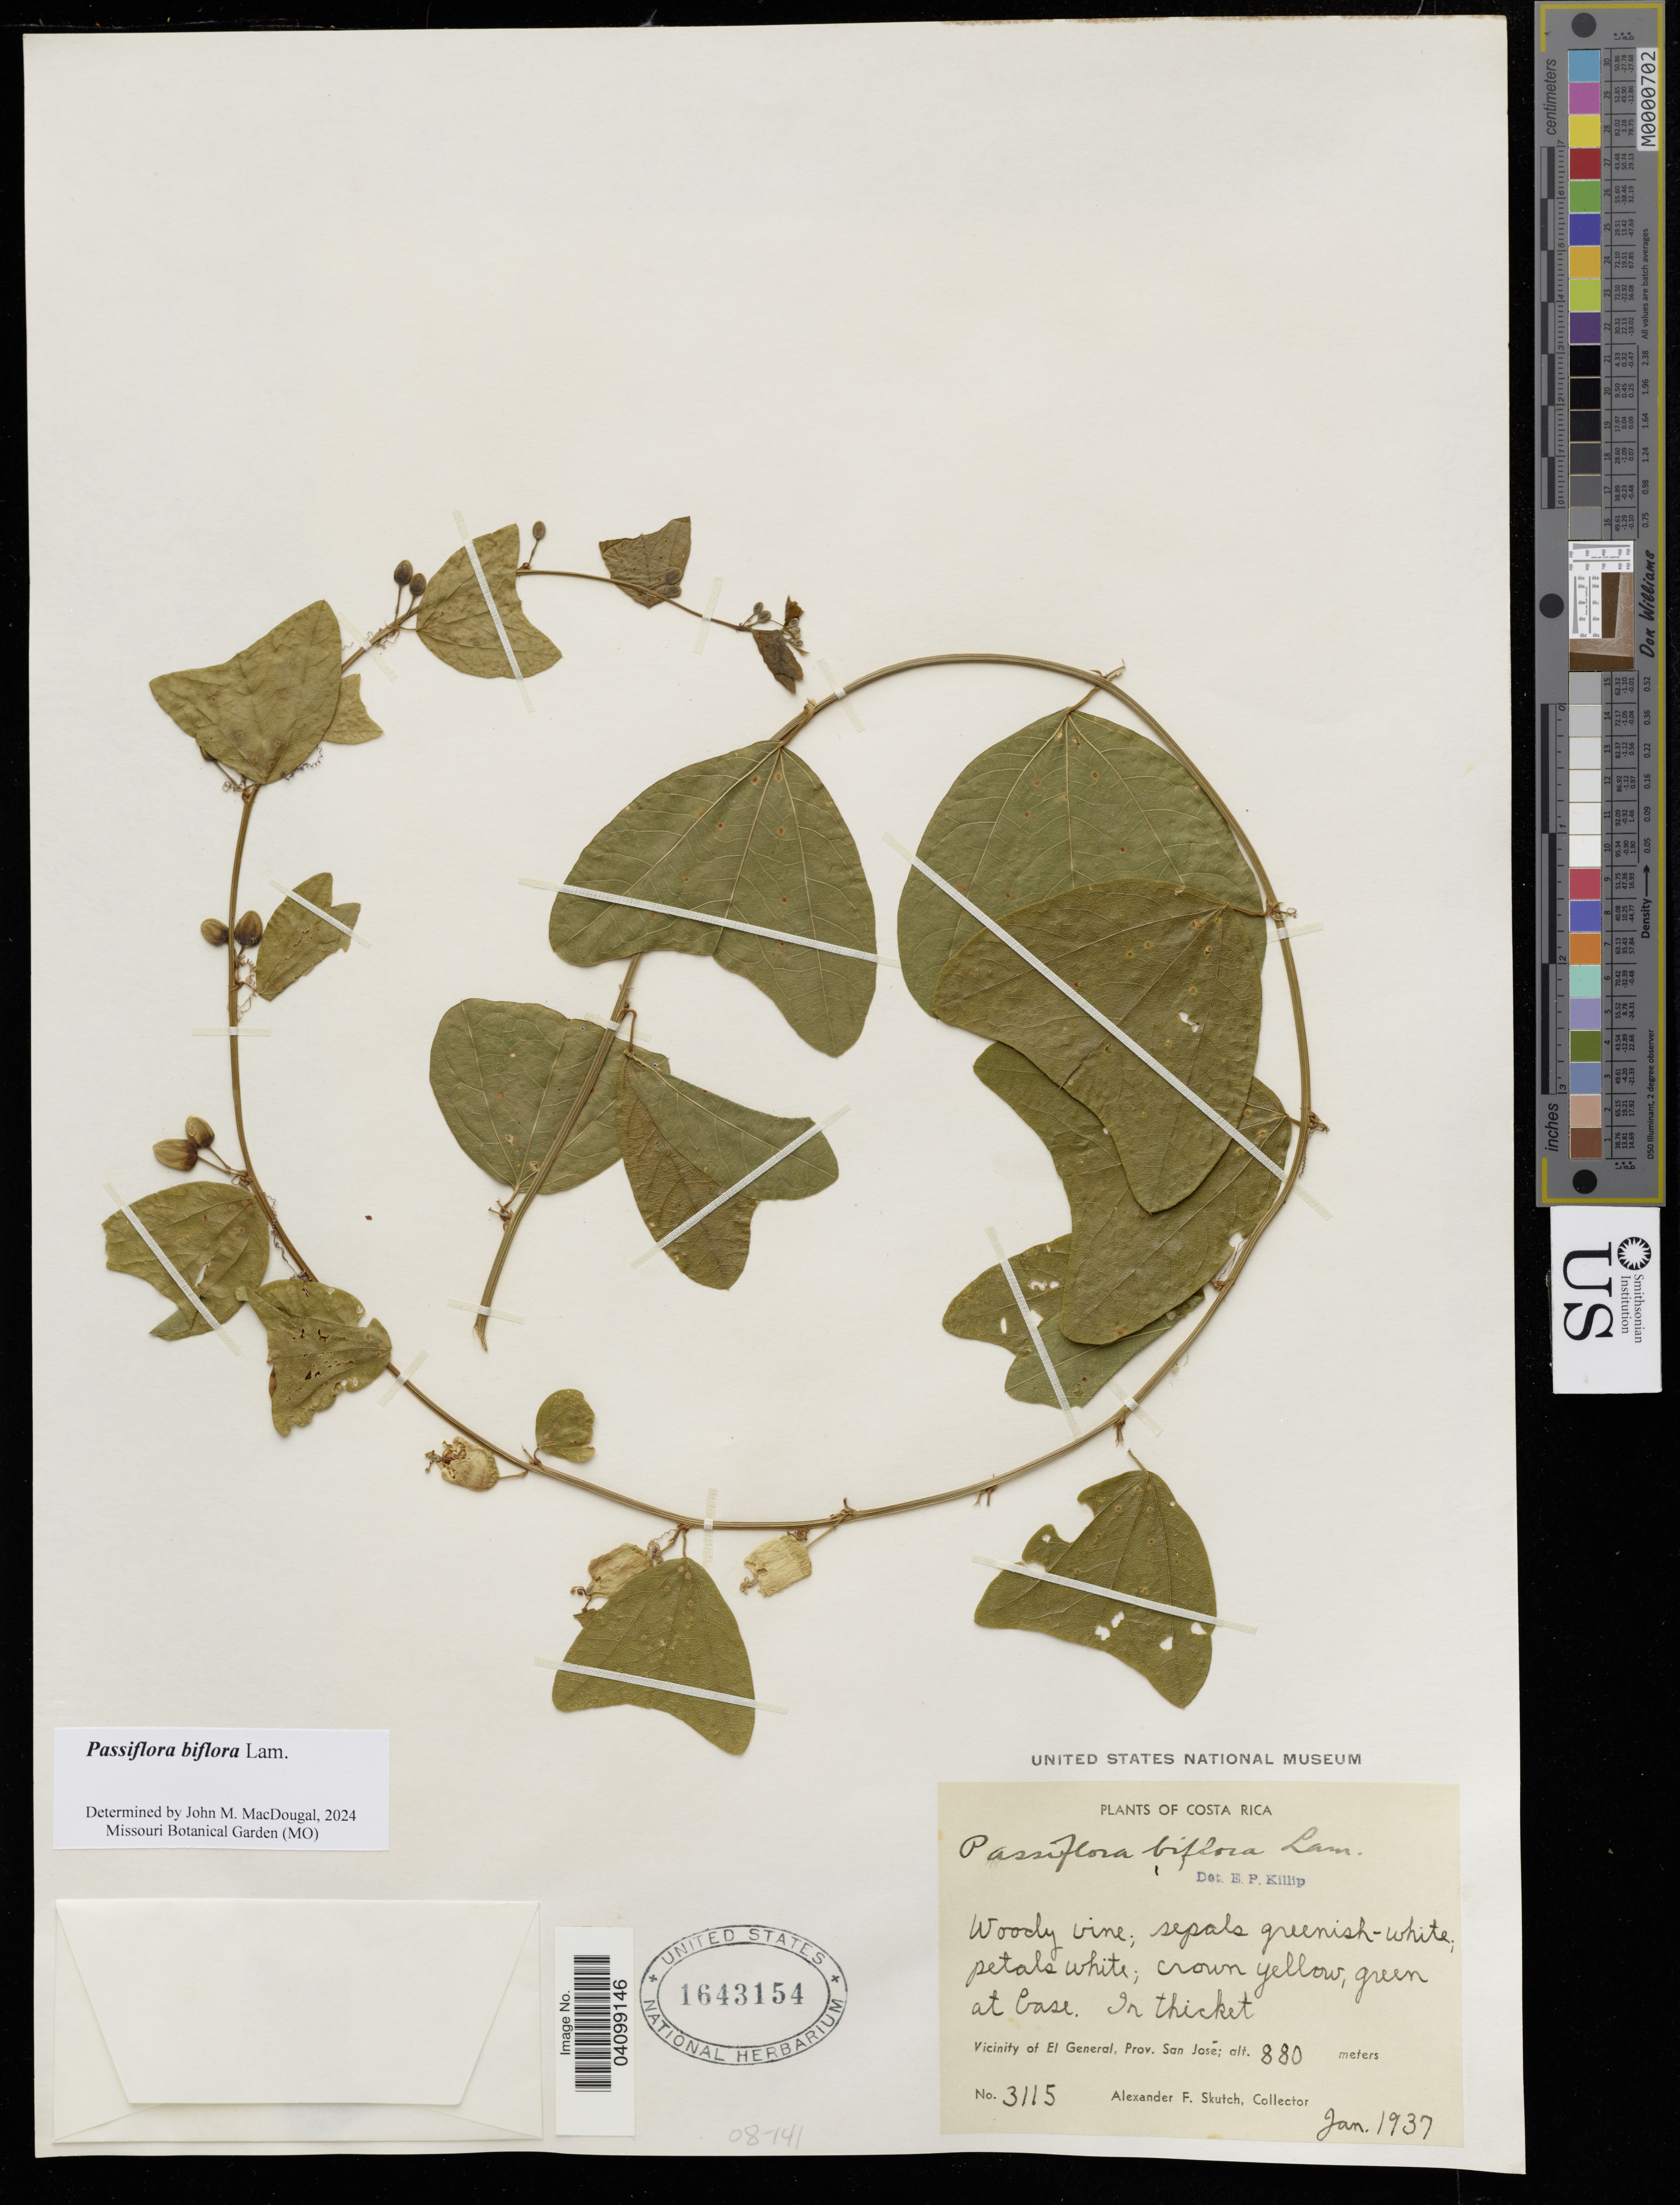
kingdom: Plantae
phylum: Tracheophyta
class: Magnoliopsida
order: Malpighiales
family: Passifloraceae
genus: Passiflora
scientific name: Passiflora biflora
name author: Lam.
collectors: A. F. Skutch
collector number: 3115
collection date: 1937-01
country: Costa Rica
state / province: San José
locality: Vicinity of El General.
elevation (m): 880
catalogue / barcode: US 1643154